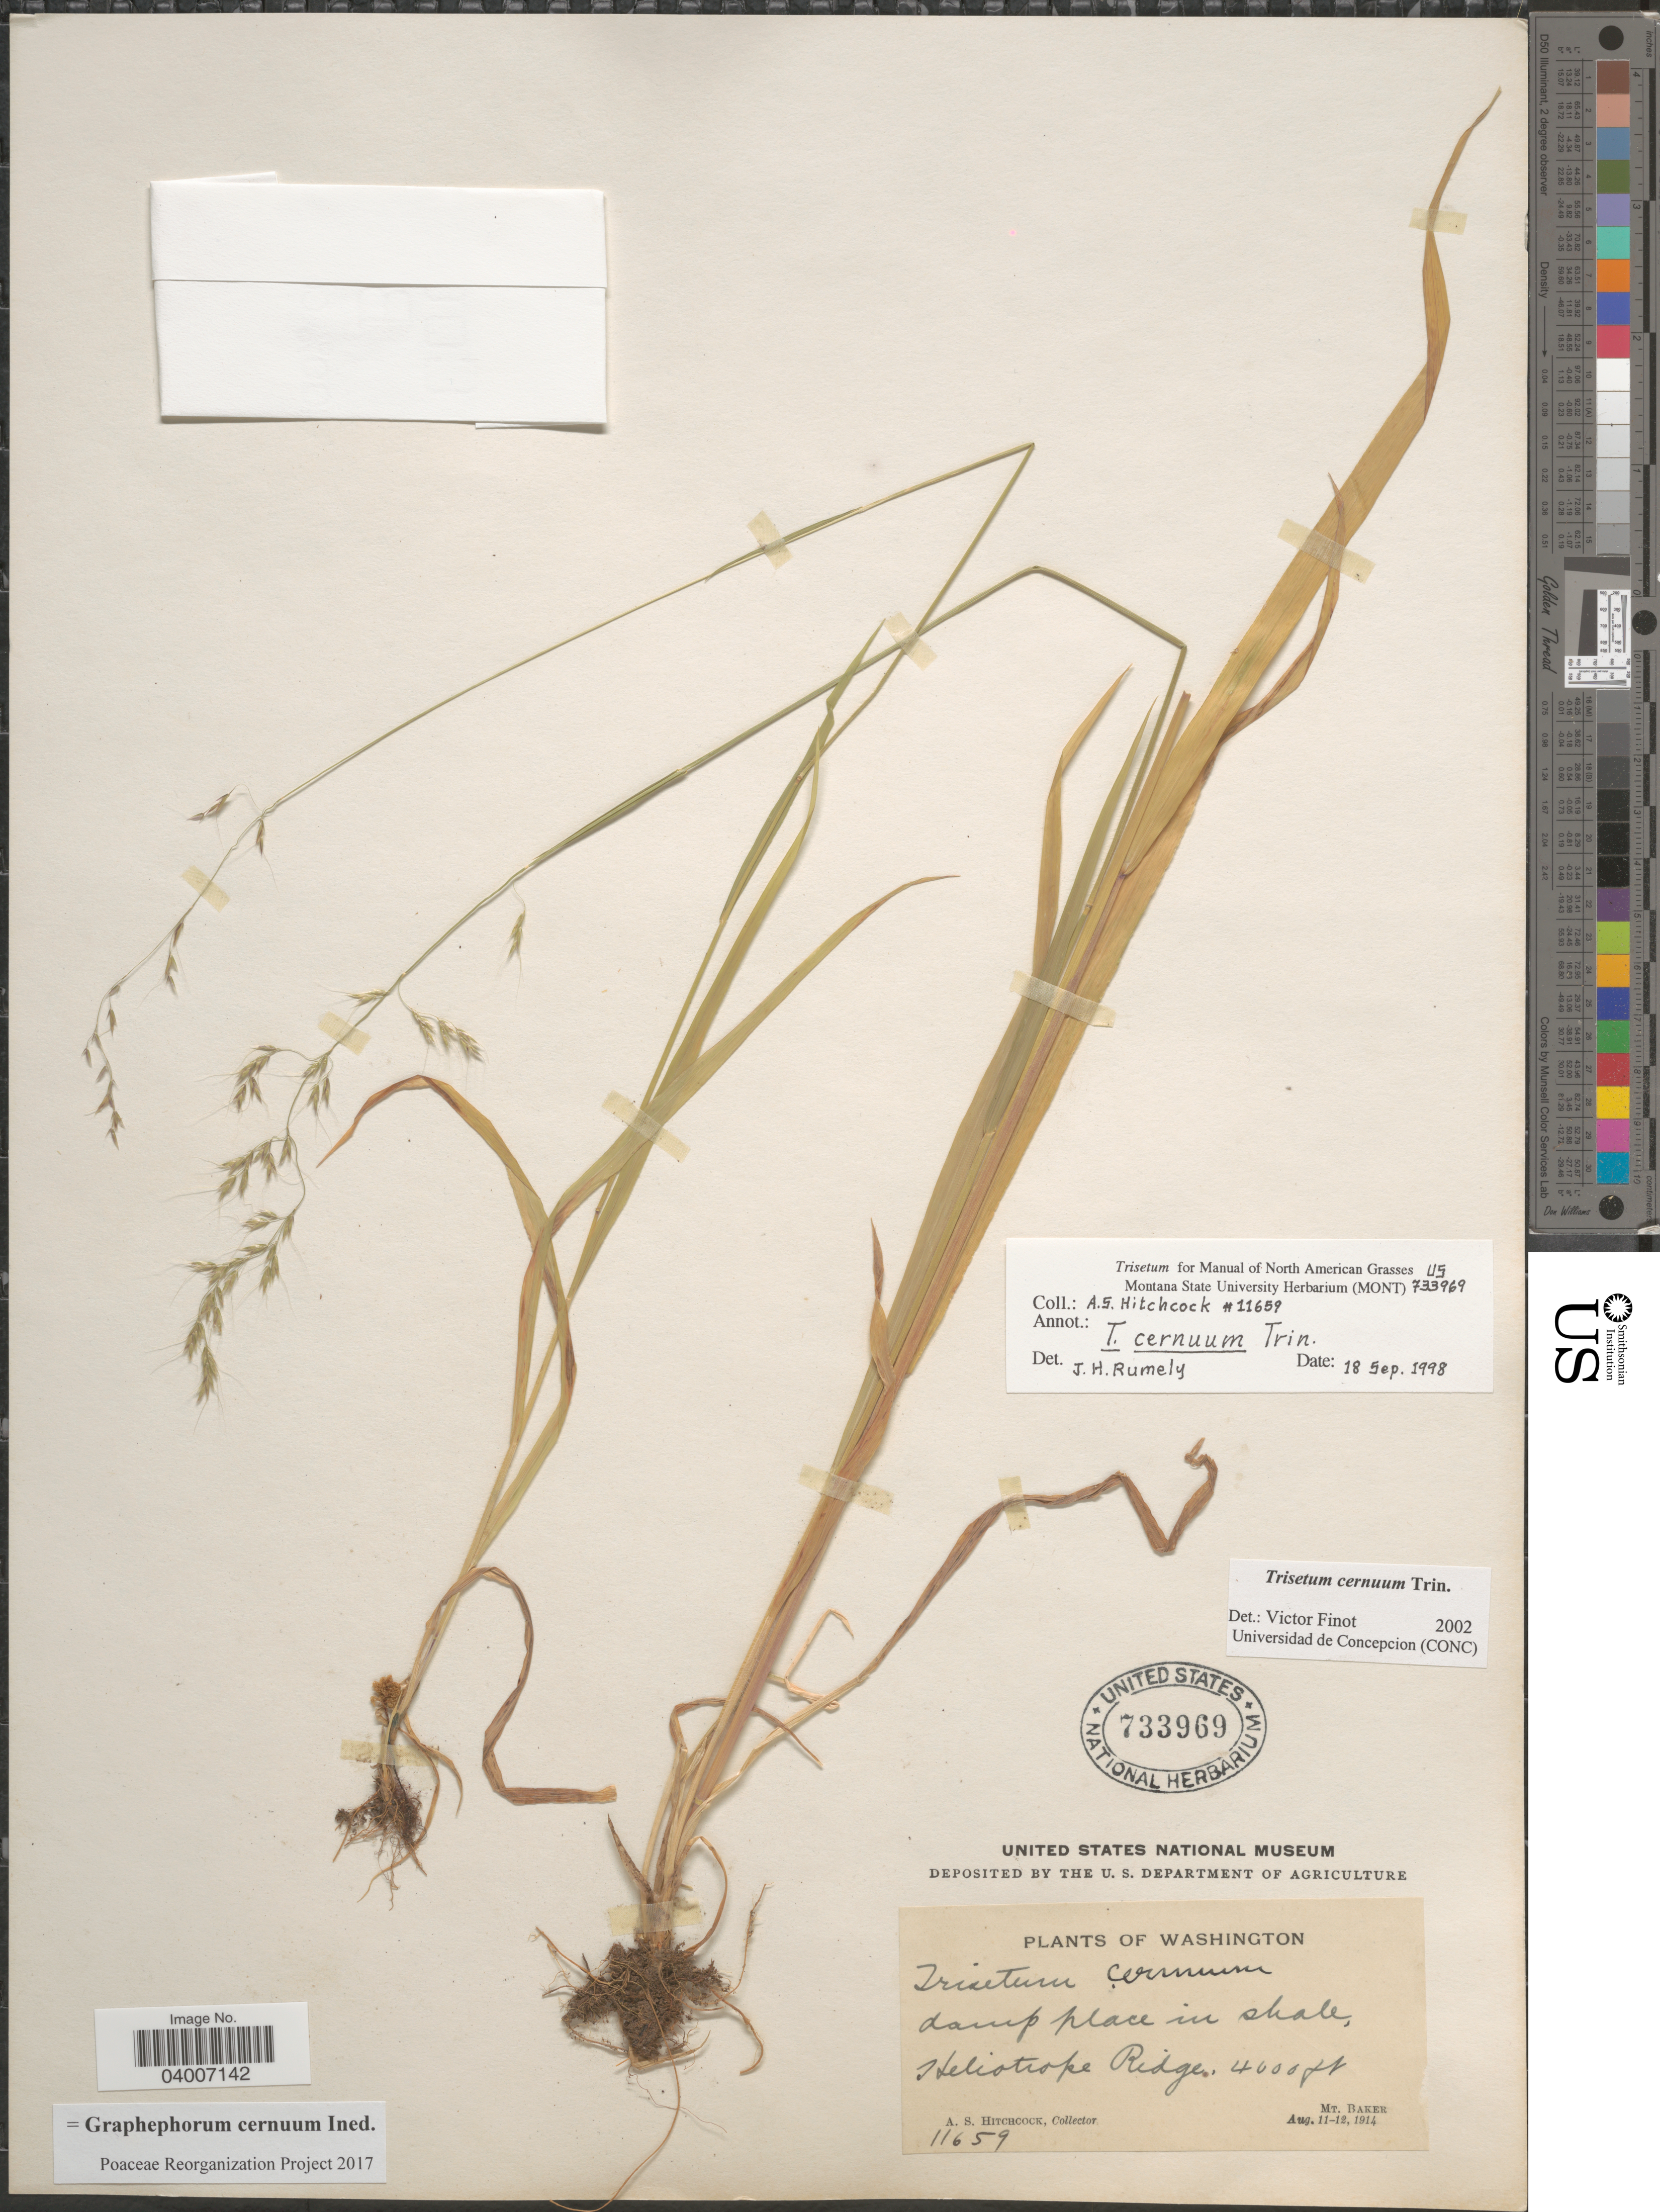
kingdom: Plantae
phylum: Tracheophyta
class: Liliopsida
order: Poales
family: Poaceae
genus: Graphephorum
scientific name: Graphephorum cernuum ined.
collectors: A. S. Hitchcock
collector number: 11659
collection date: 1914-08-11/1914-08-12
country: United States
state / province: Washington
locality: Damp place in shale, Heliotrope Ridge. Mt. Baker.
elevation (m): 1219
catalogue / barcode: US 733969